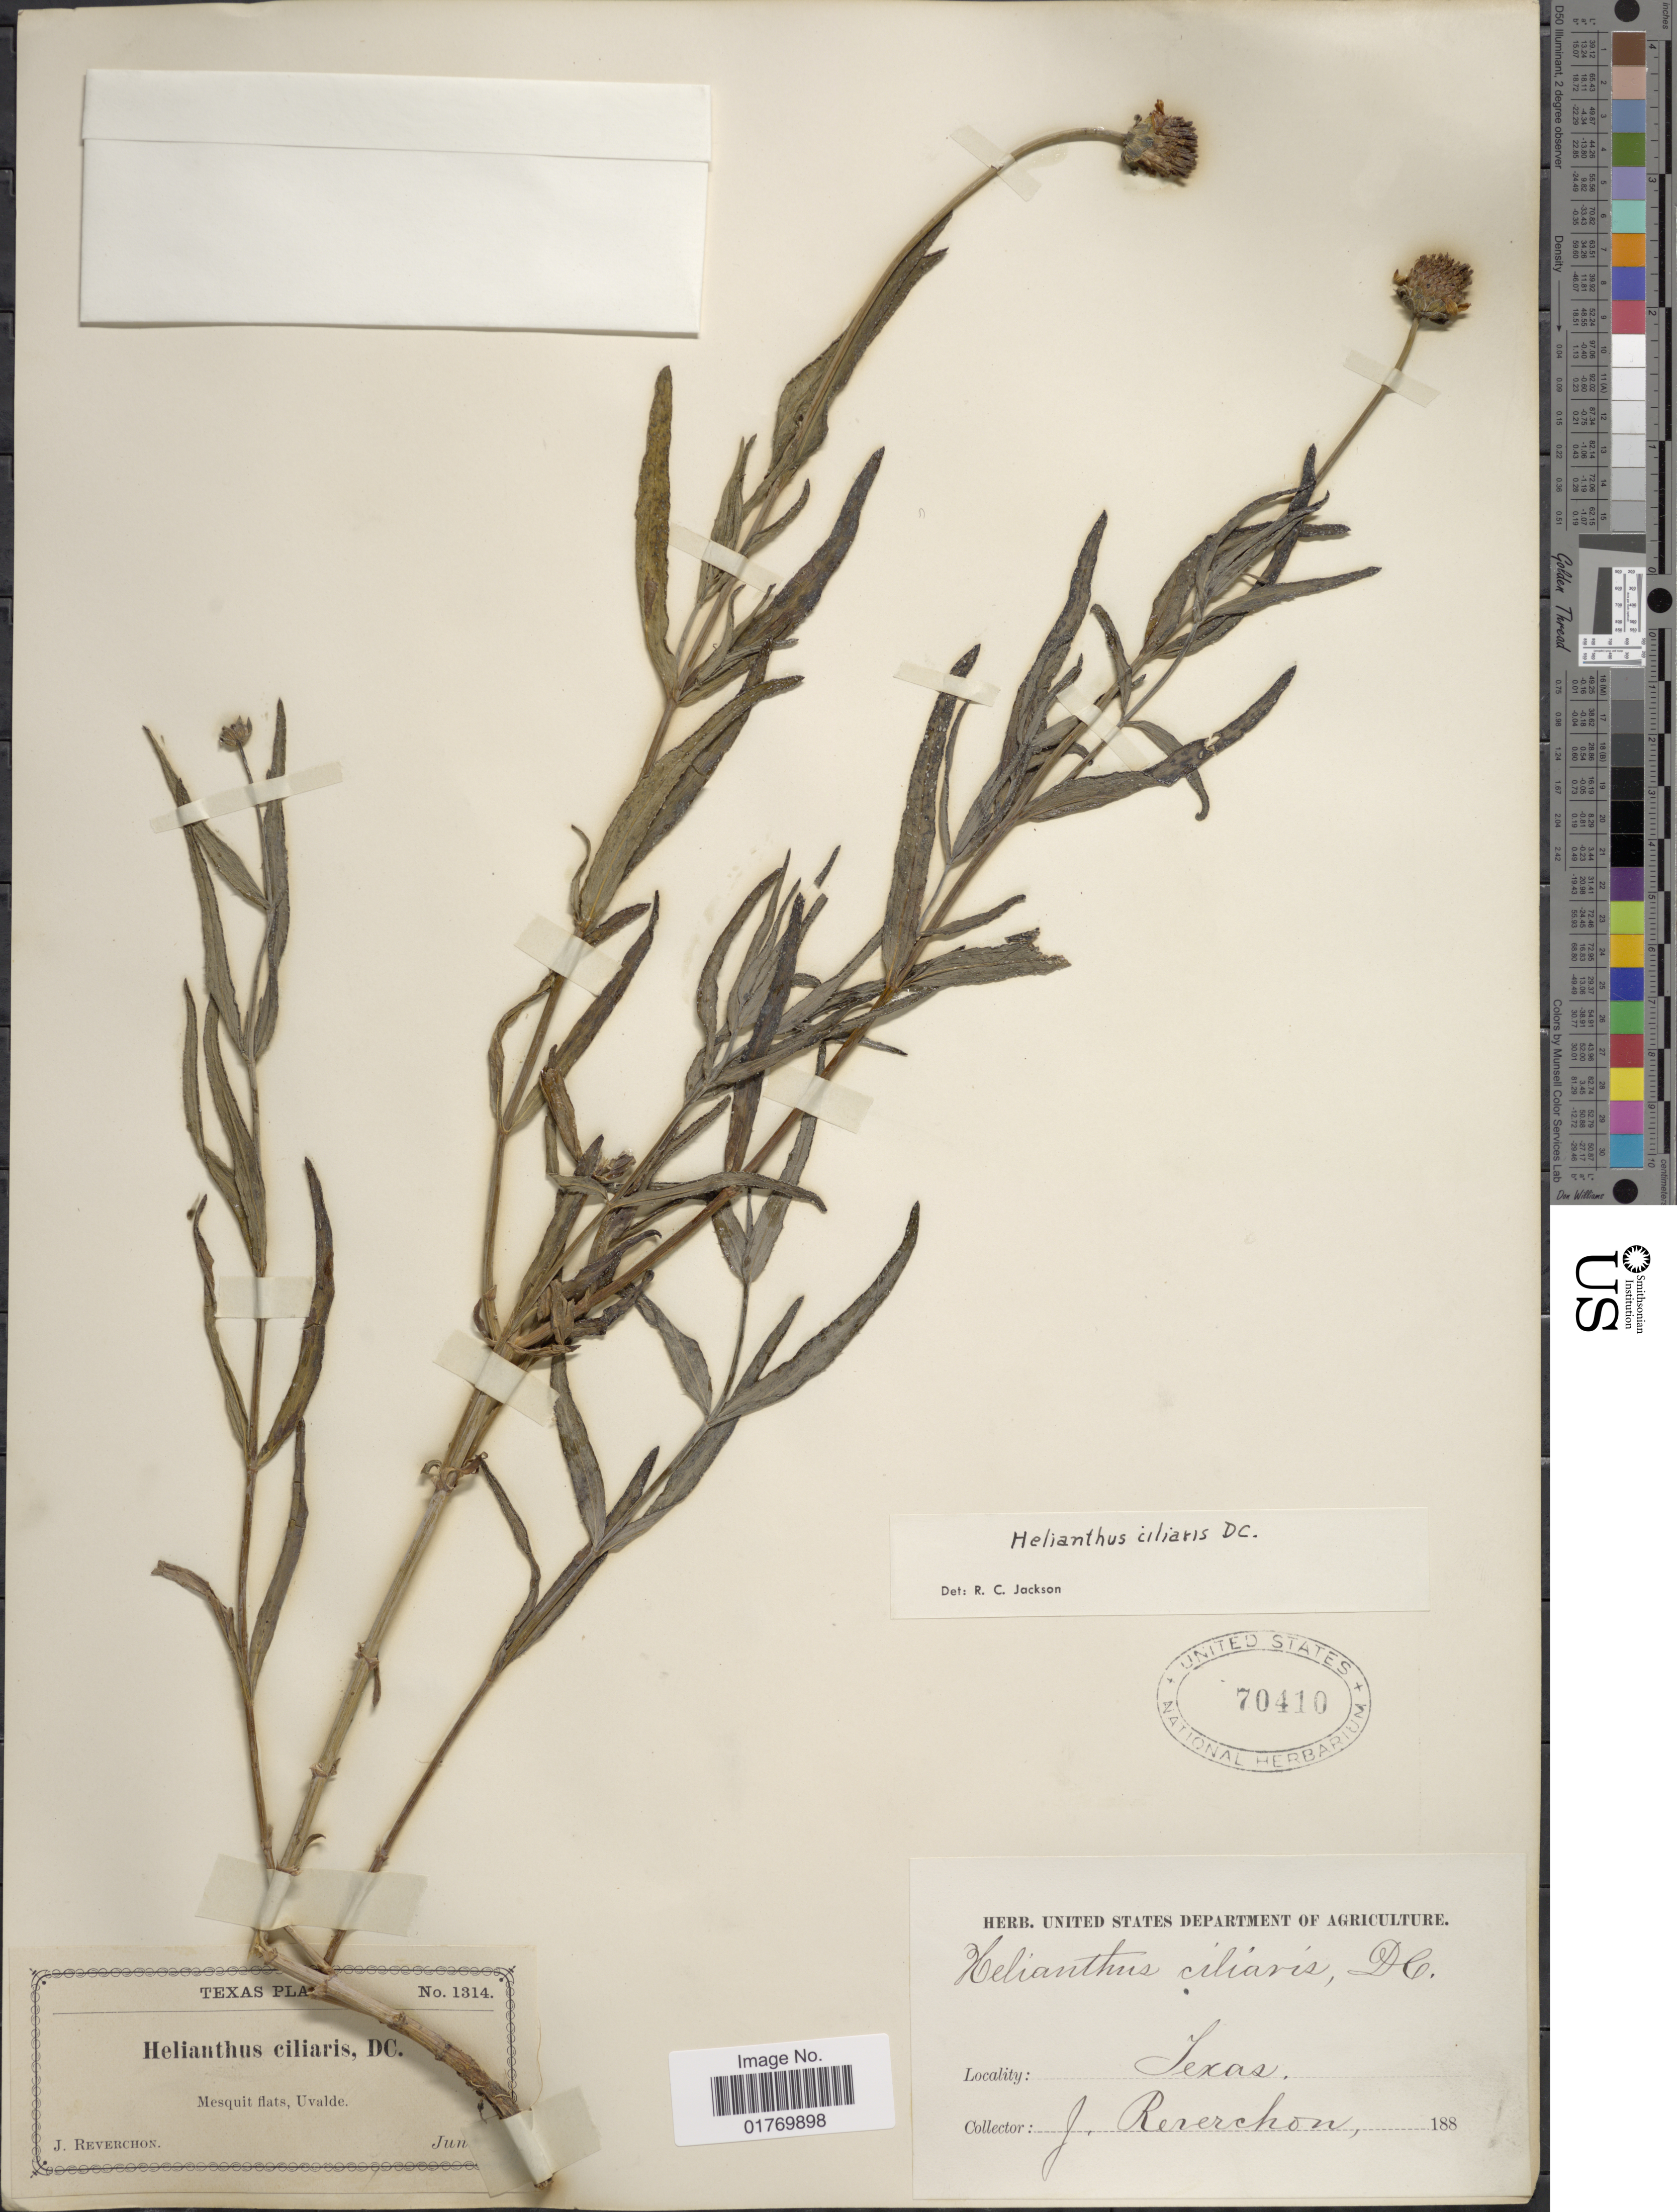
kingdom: Plantae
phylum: Tracheophyta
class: Magnoliopsida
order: Asterales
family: Asteraceae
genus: Helianthus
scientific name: Helianthus ciliaris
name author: DC.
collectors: J. Reverchon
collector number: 1314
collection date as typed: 188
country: United States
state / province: Texas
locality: Mesquit flats, Uvalde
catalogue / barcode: US 70410